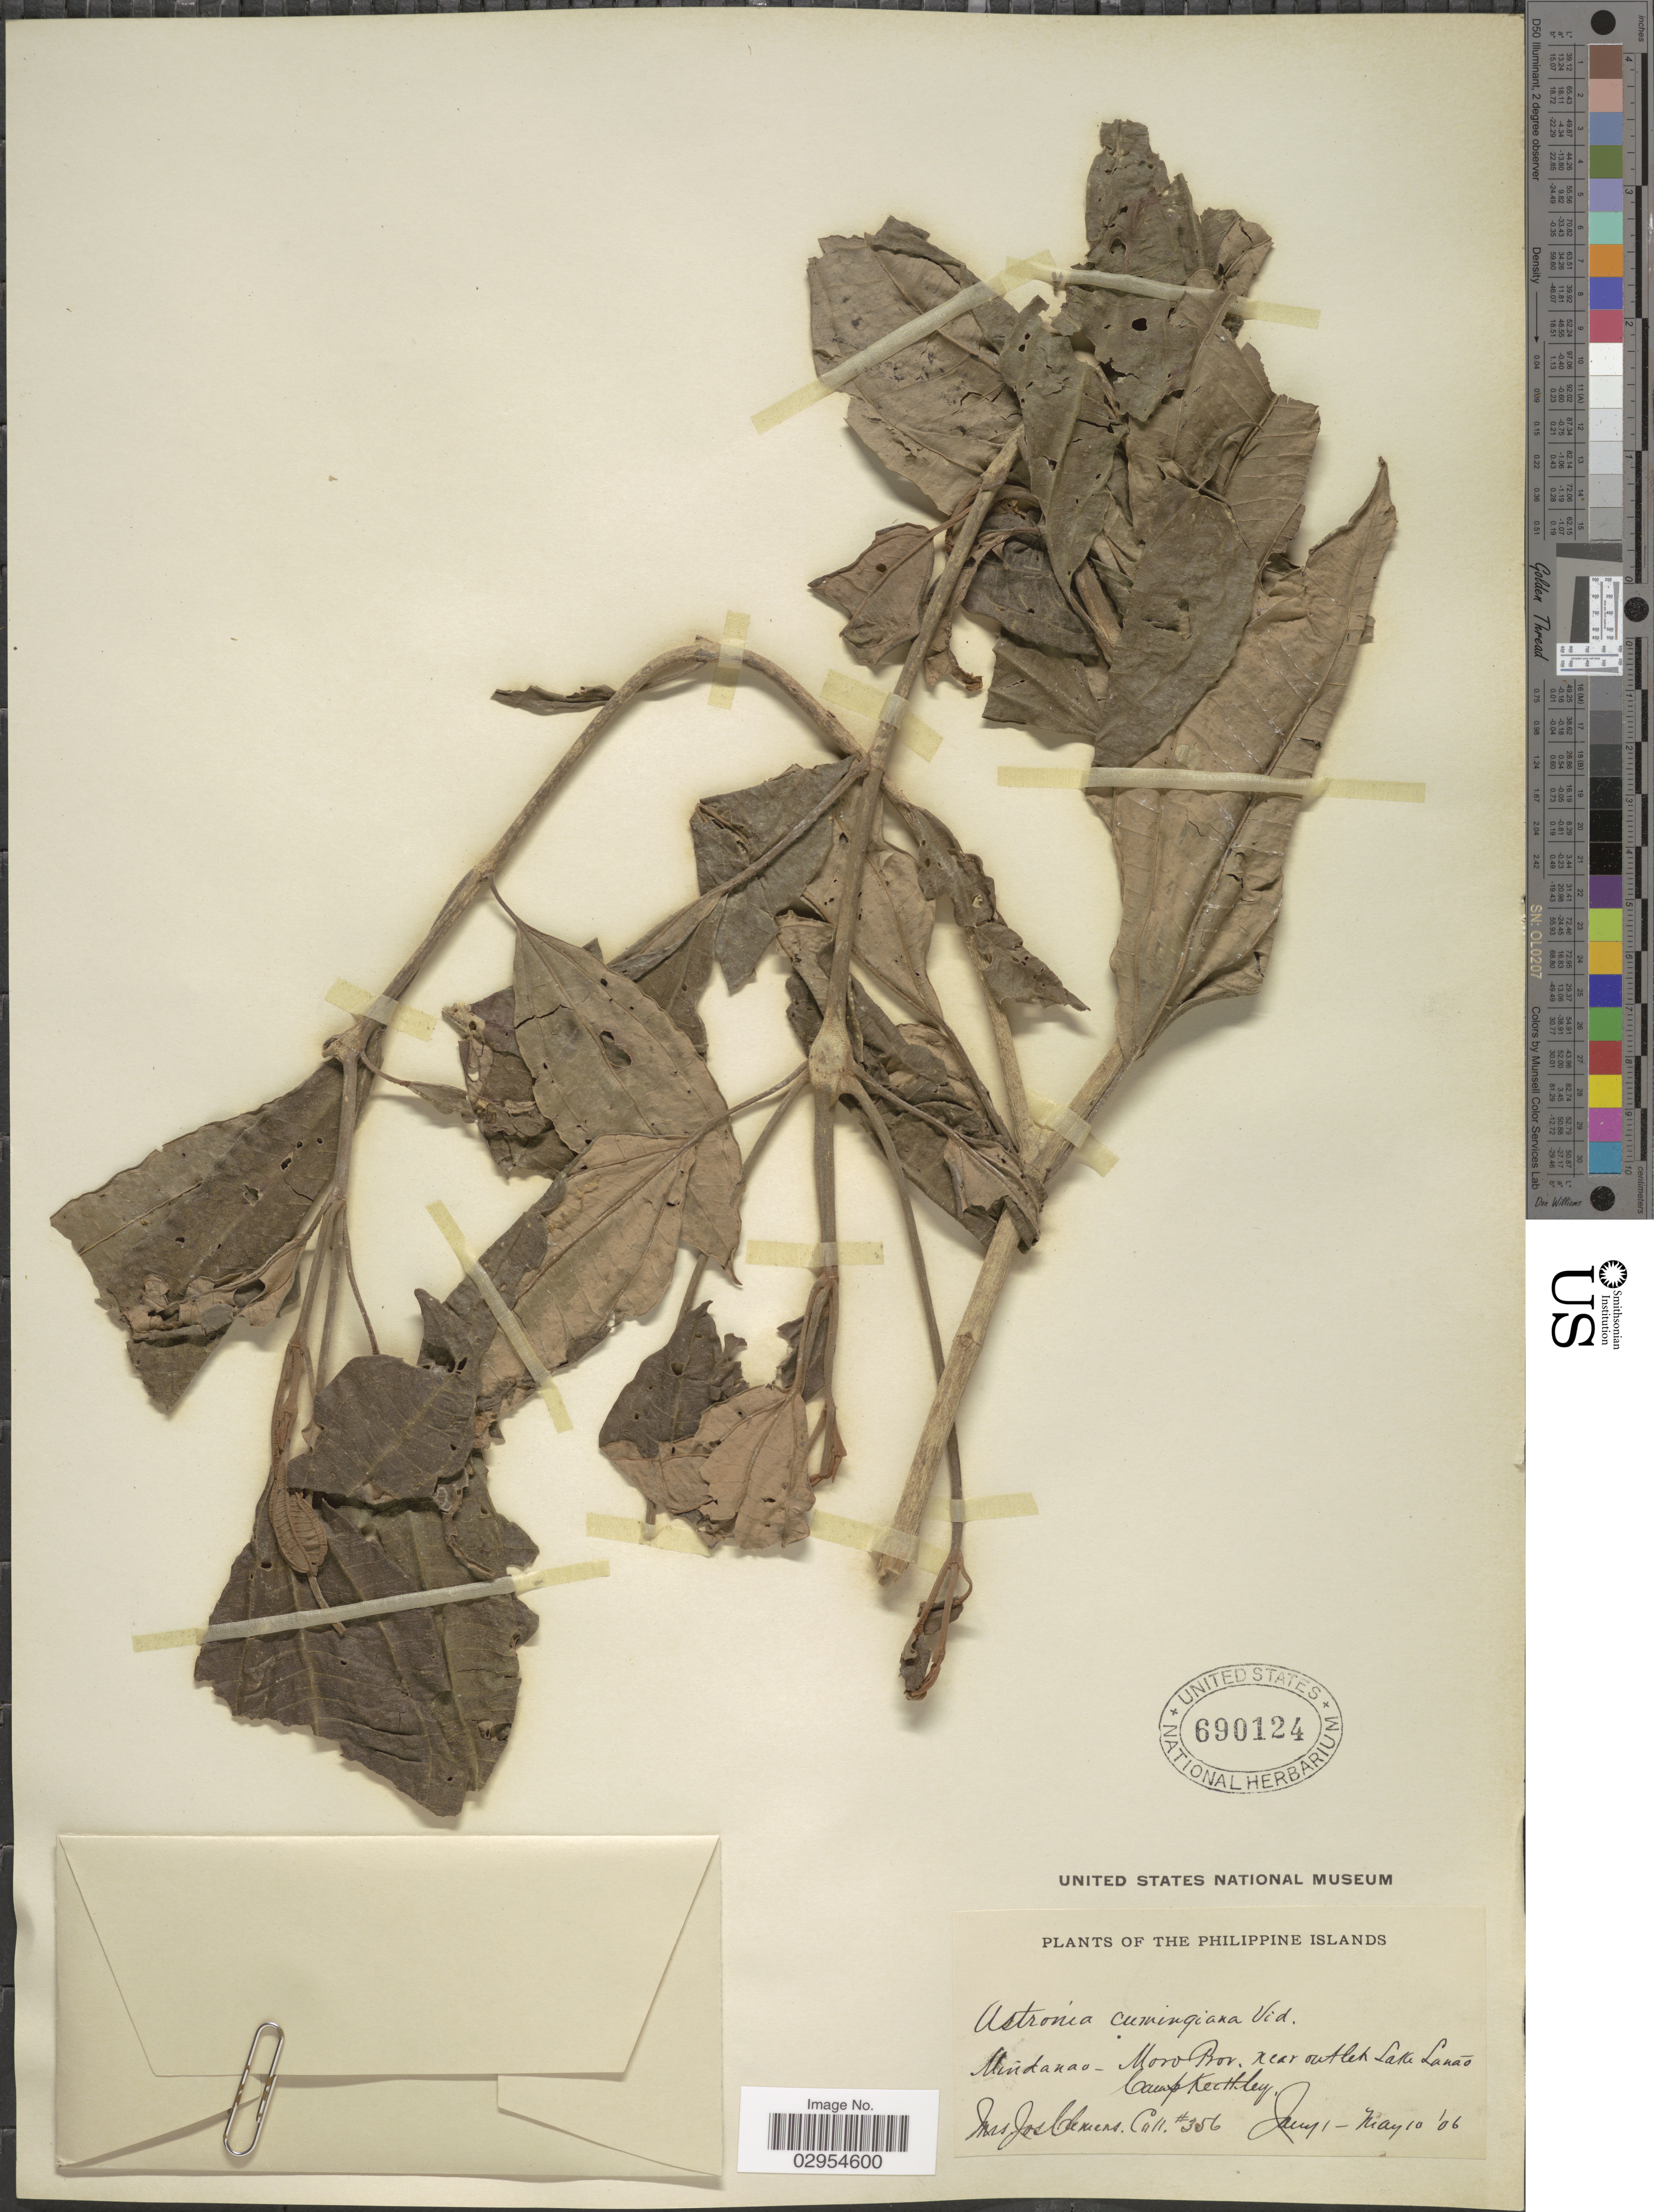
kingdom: Plantae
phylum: Tracheophyta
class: Magnoliopsida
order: Myrtales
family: Melastomataceae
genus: Astronia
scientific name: Astronia cumingiana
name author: S. Vidal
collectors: J. Clemens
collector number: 356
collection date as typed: Transcribed d/m/y: 1/1/6 to 10/5/6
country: Philippines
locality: Mindanao - Moro Prov. near outlet Lake Lanáo. Camp Keithley.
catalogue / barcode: US 690124